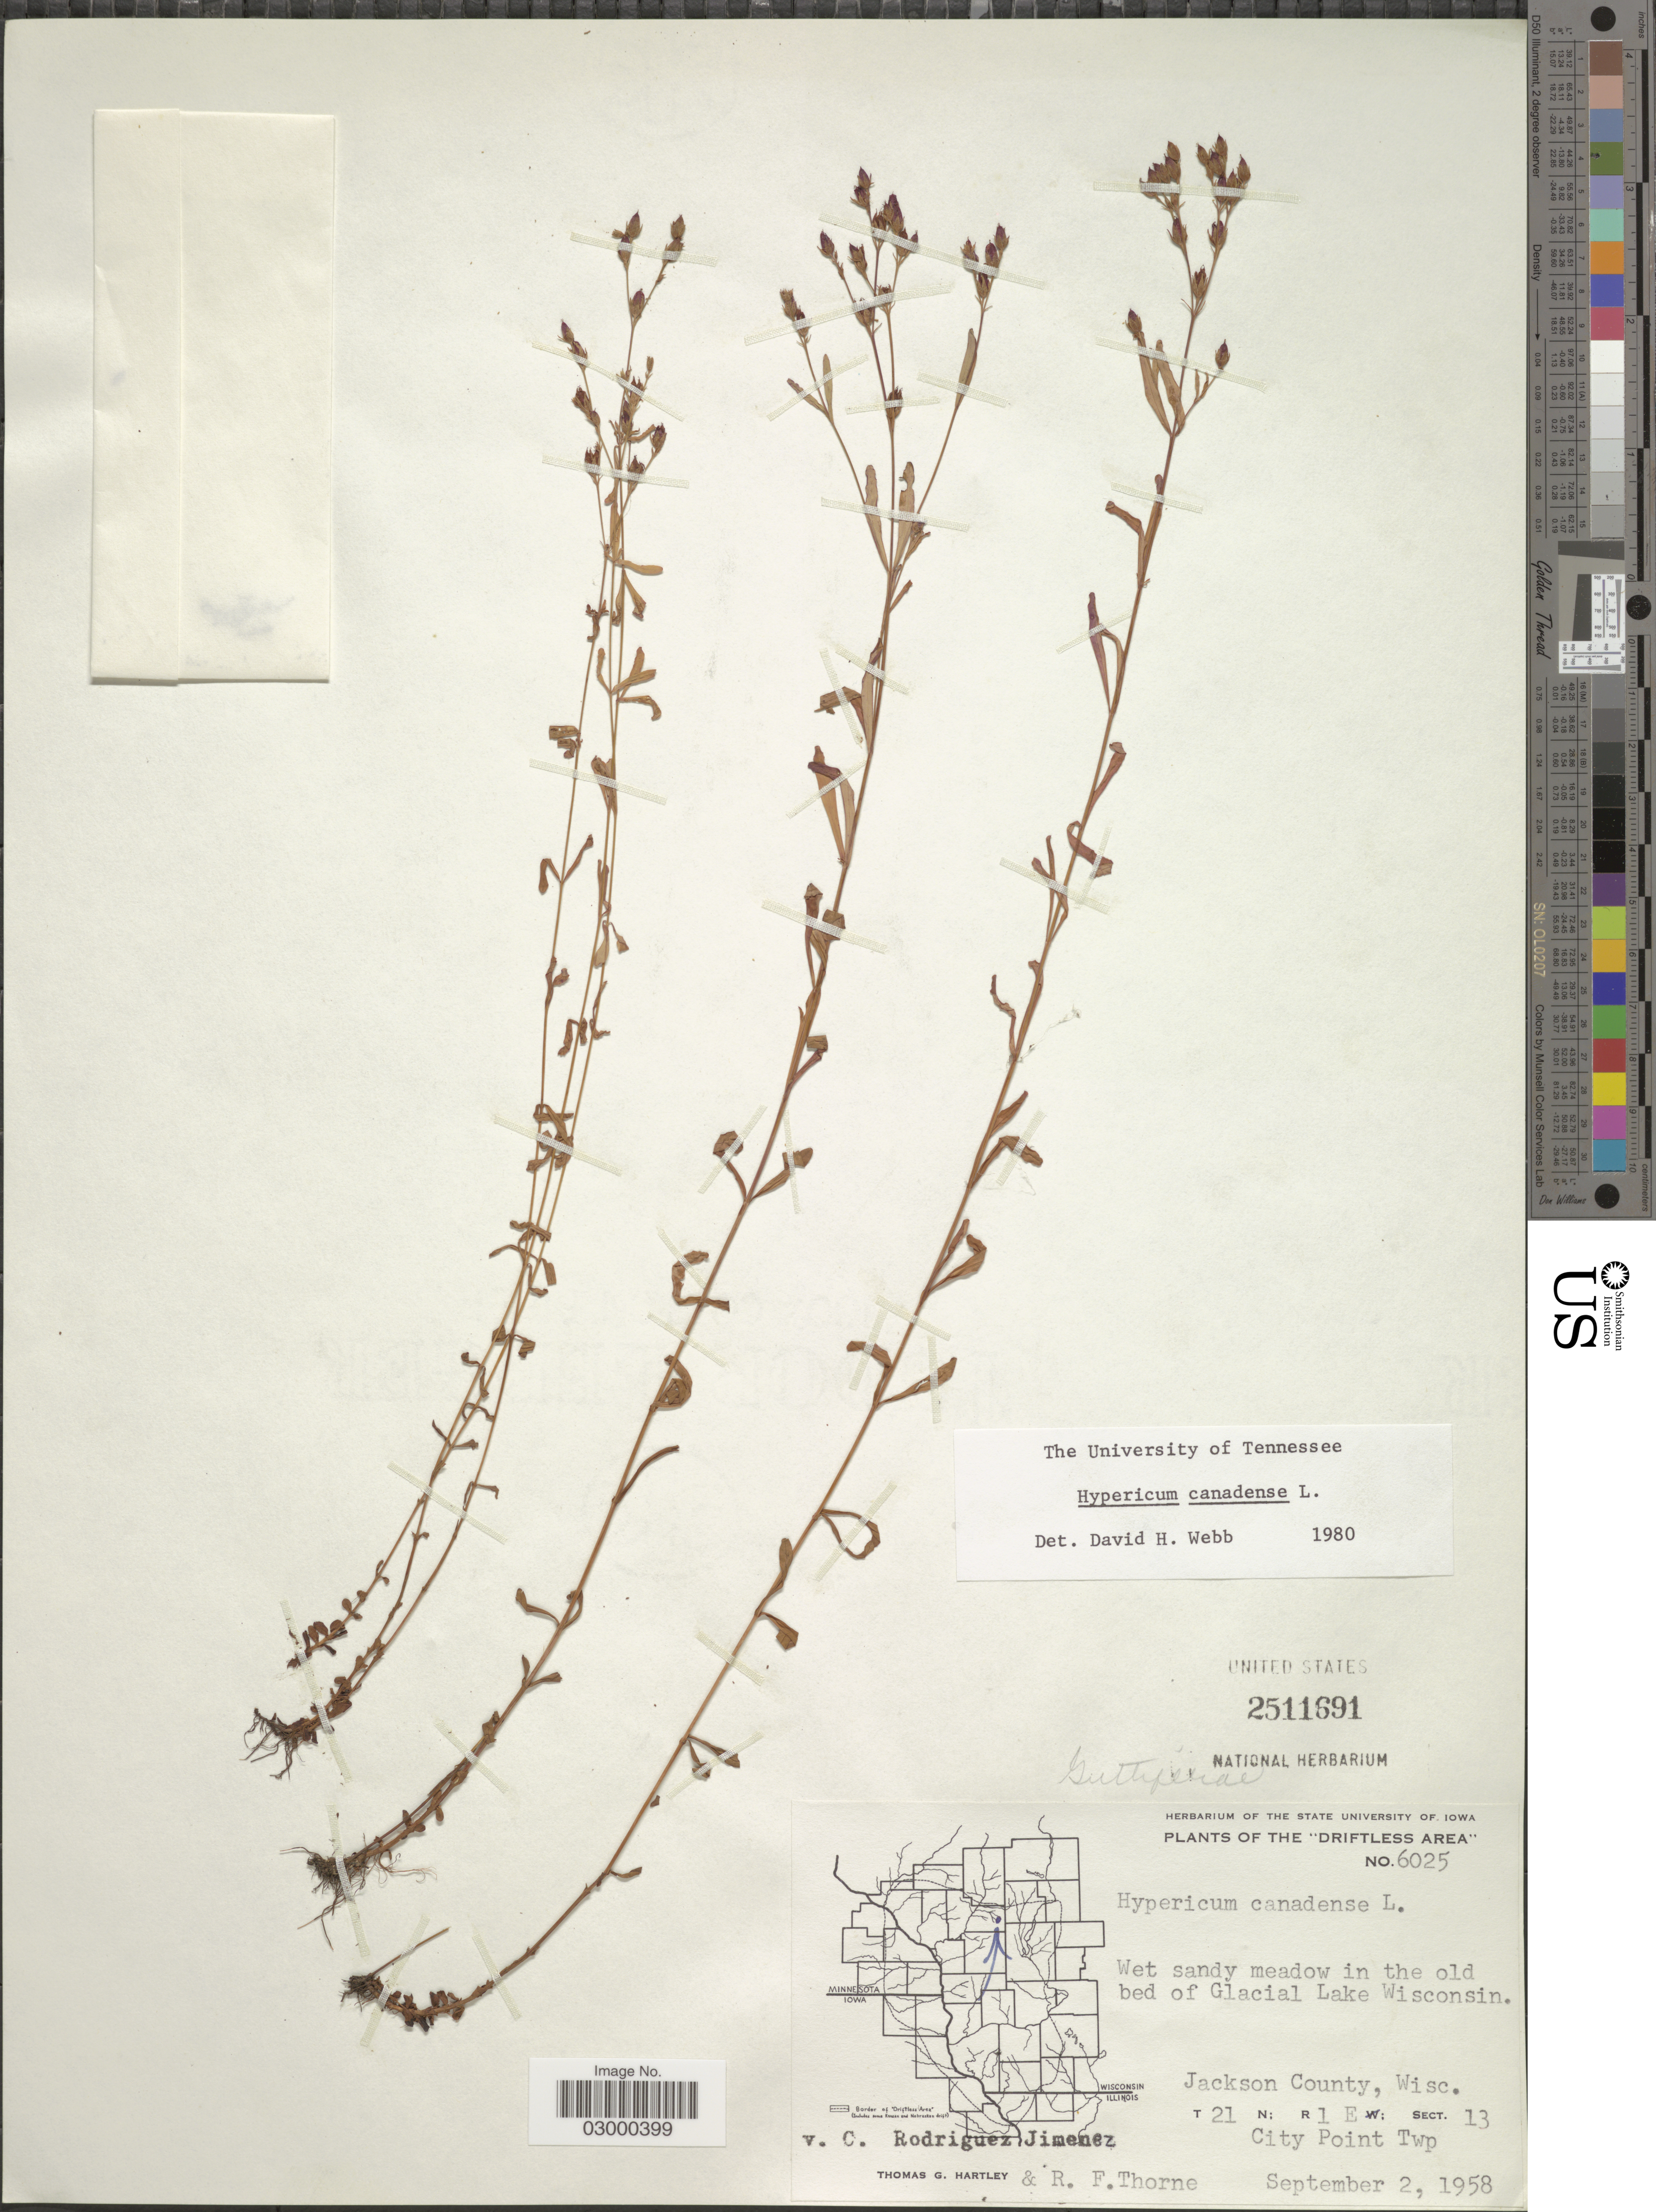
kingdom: Plantae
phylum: Tracheophyta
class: Magnoliopsida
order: Malpighiales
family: Hypericaceae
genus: Hypericum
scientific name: Hypericum canadense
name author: L.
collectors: T. G. Hartley & R. Thorne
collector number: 6025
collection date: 1958-09-02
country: United States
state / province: Wisconsin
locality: Driftless Area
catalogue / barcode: US 2511691